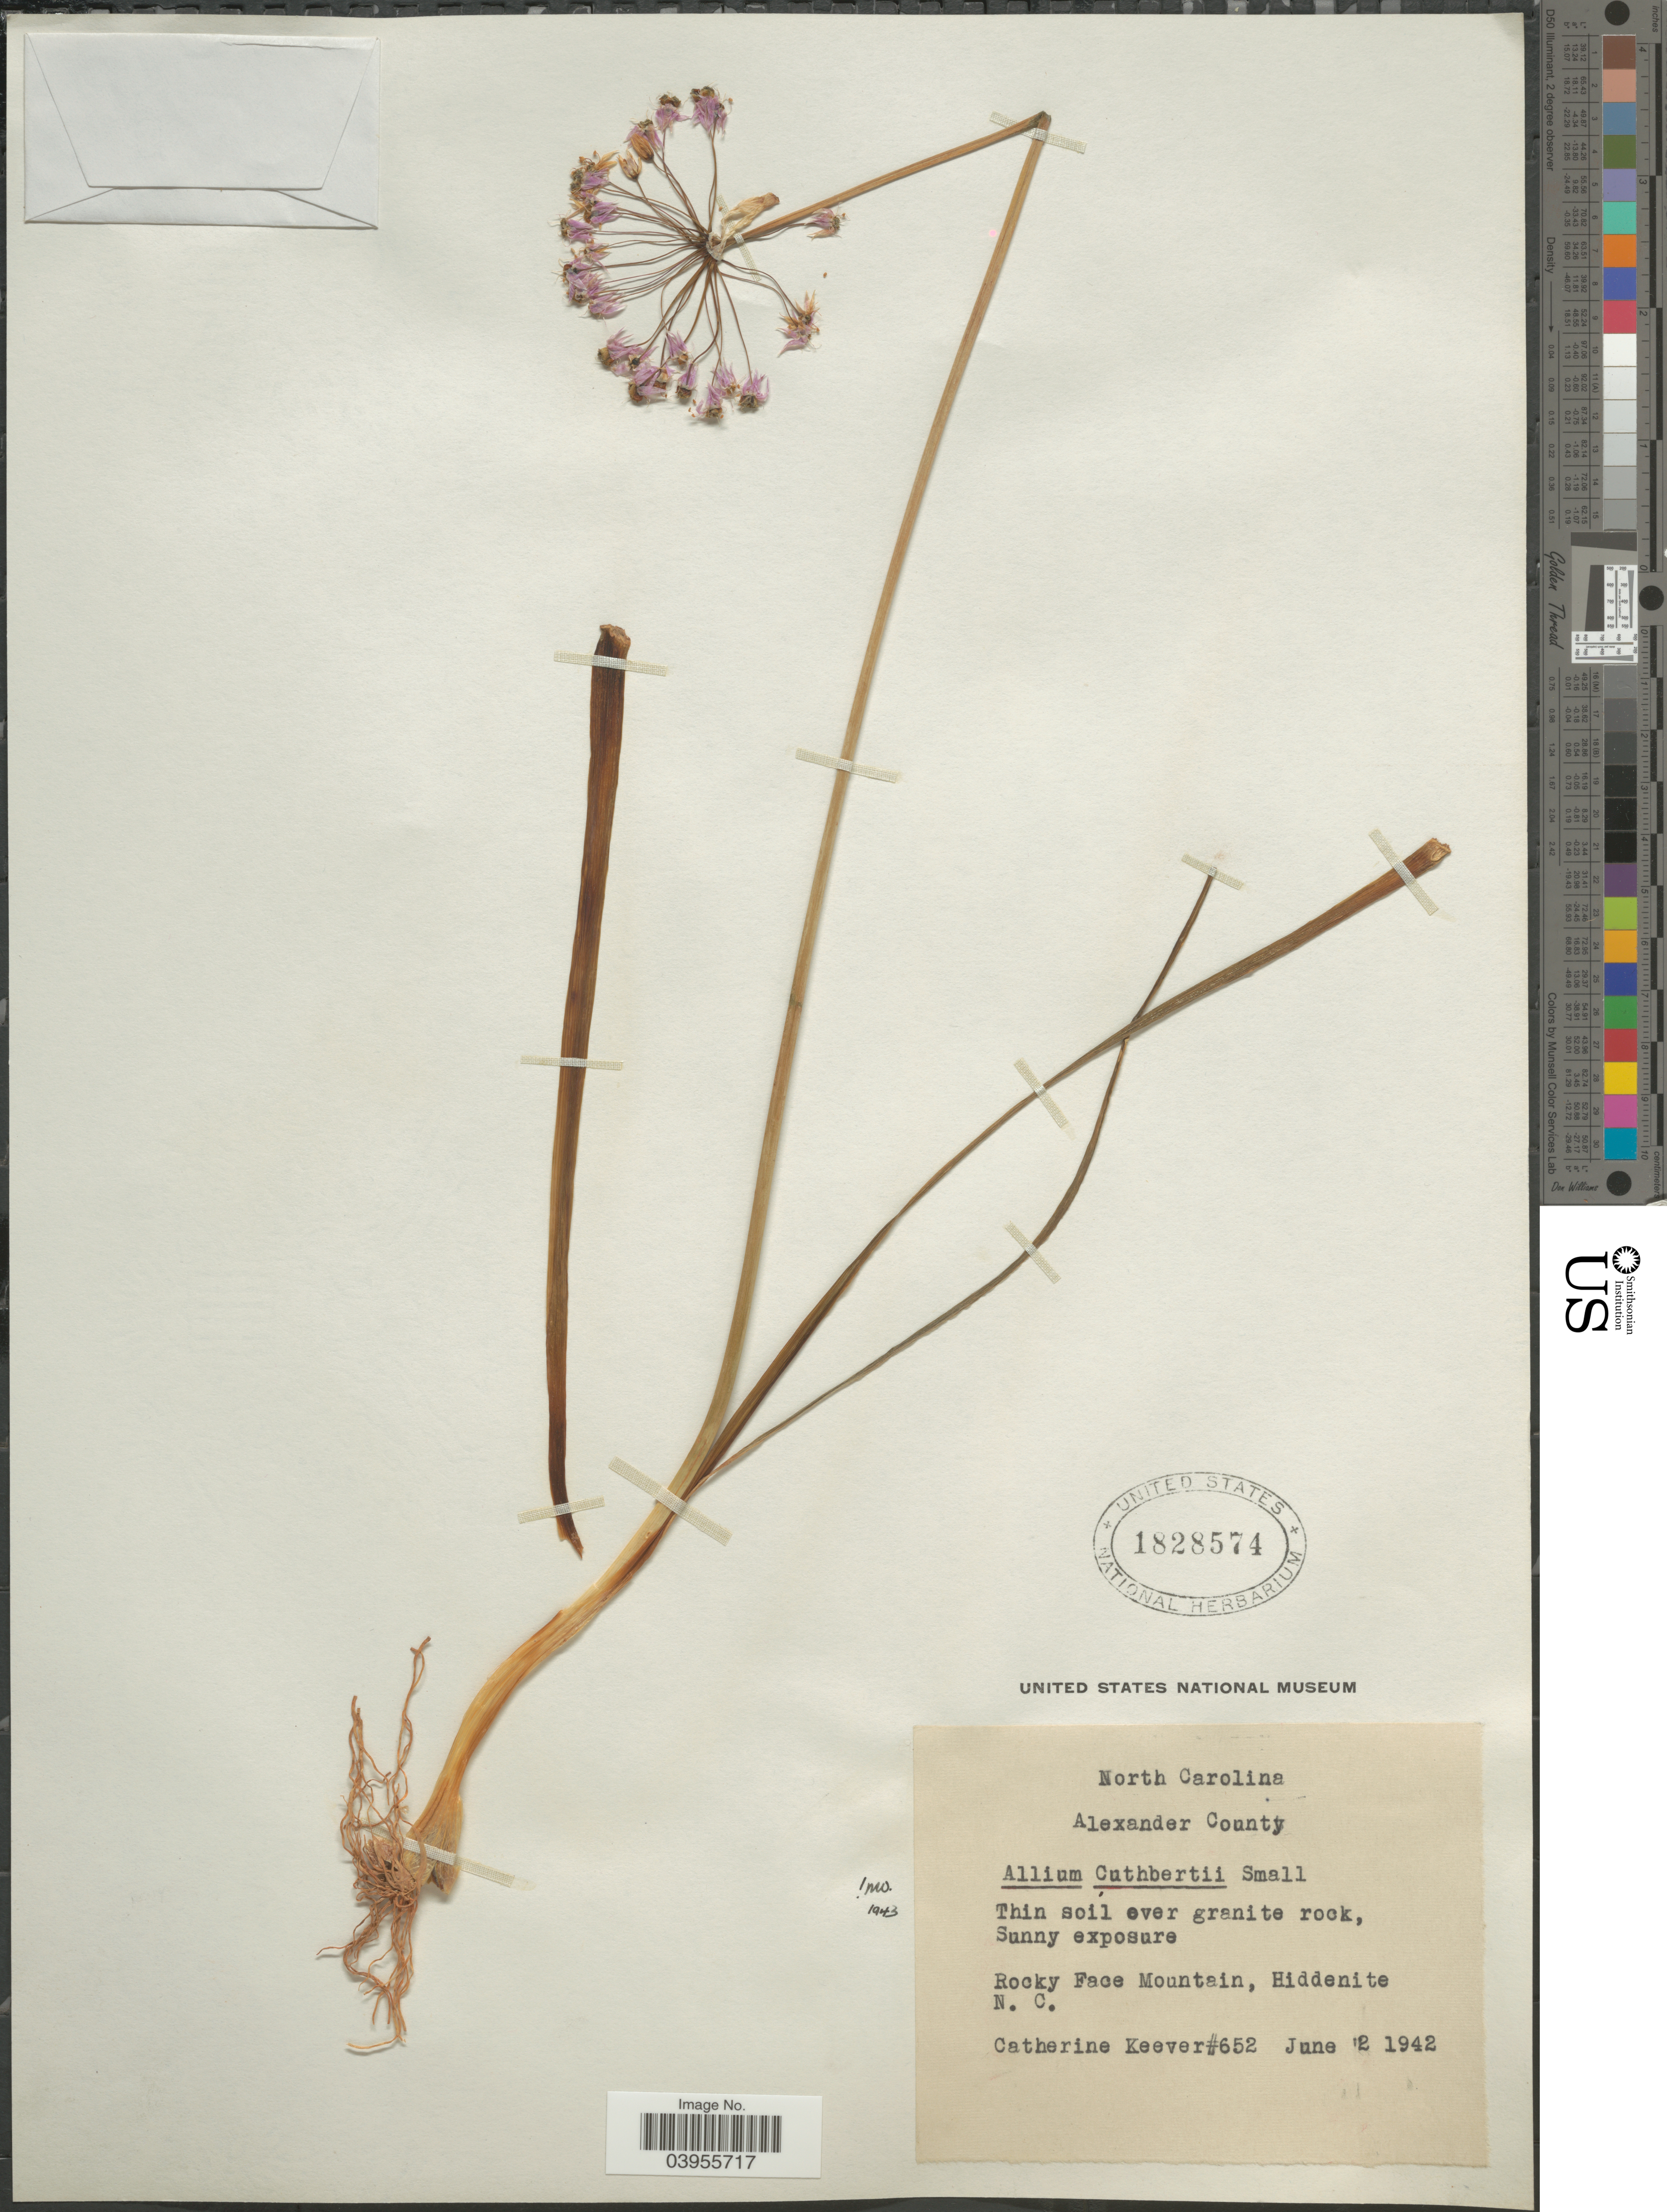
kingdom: Plantae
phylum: Tracheophyta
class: Liliopsida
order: Asparagales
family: Amaryllidaceae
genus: Allium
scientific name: Allium cuthbertii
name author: Small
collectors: C. Keever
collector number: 652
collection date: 1942-06-02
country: United States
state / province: North Carolina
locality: Alexander County. Rocky Face Mountain, Hiddenite.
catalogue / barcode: US 1828574